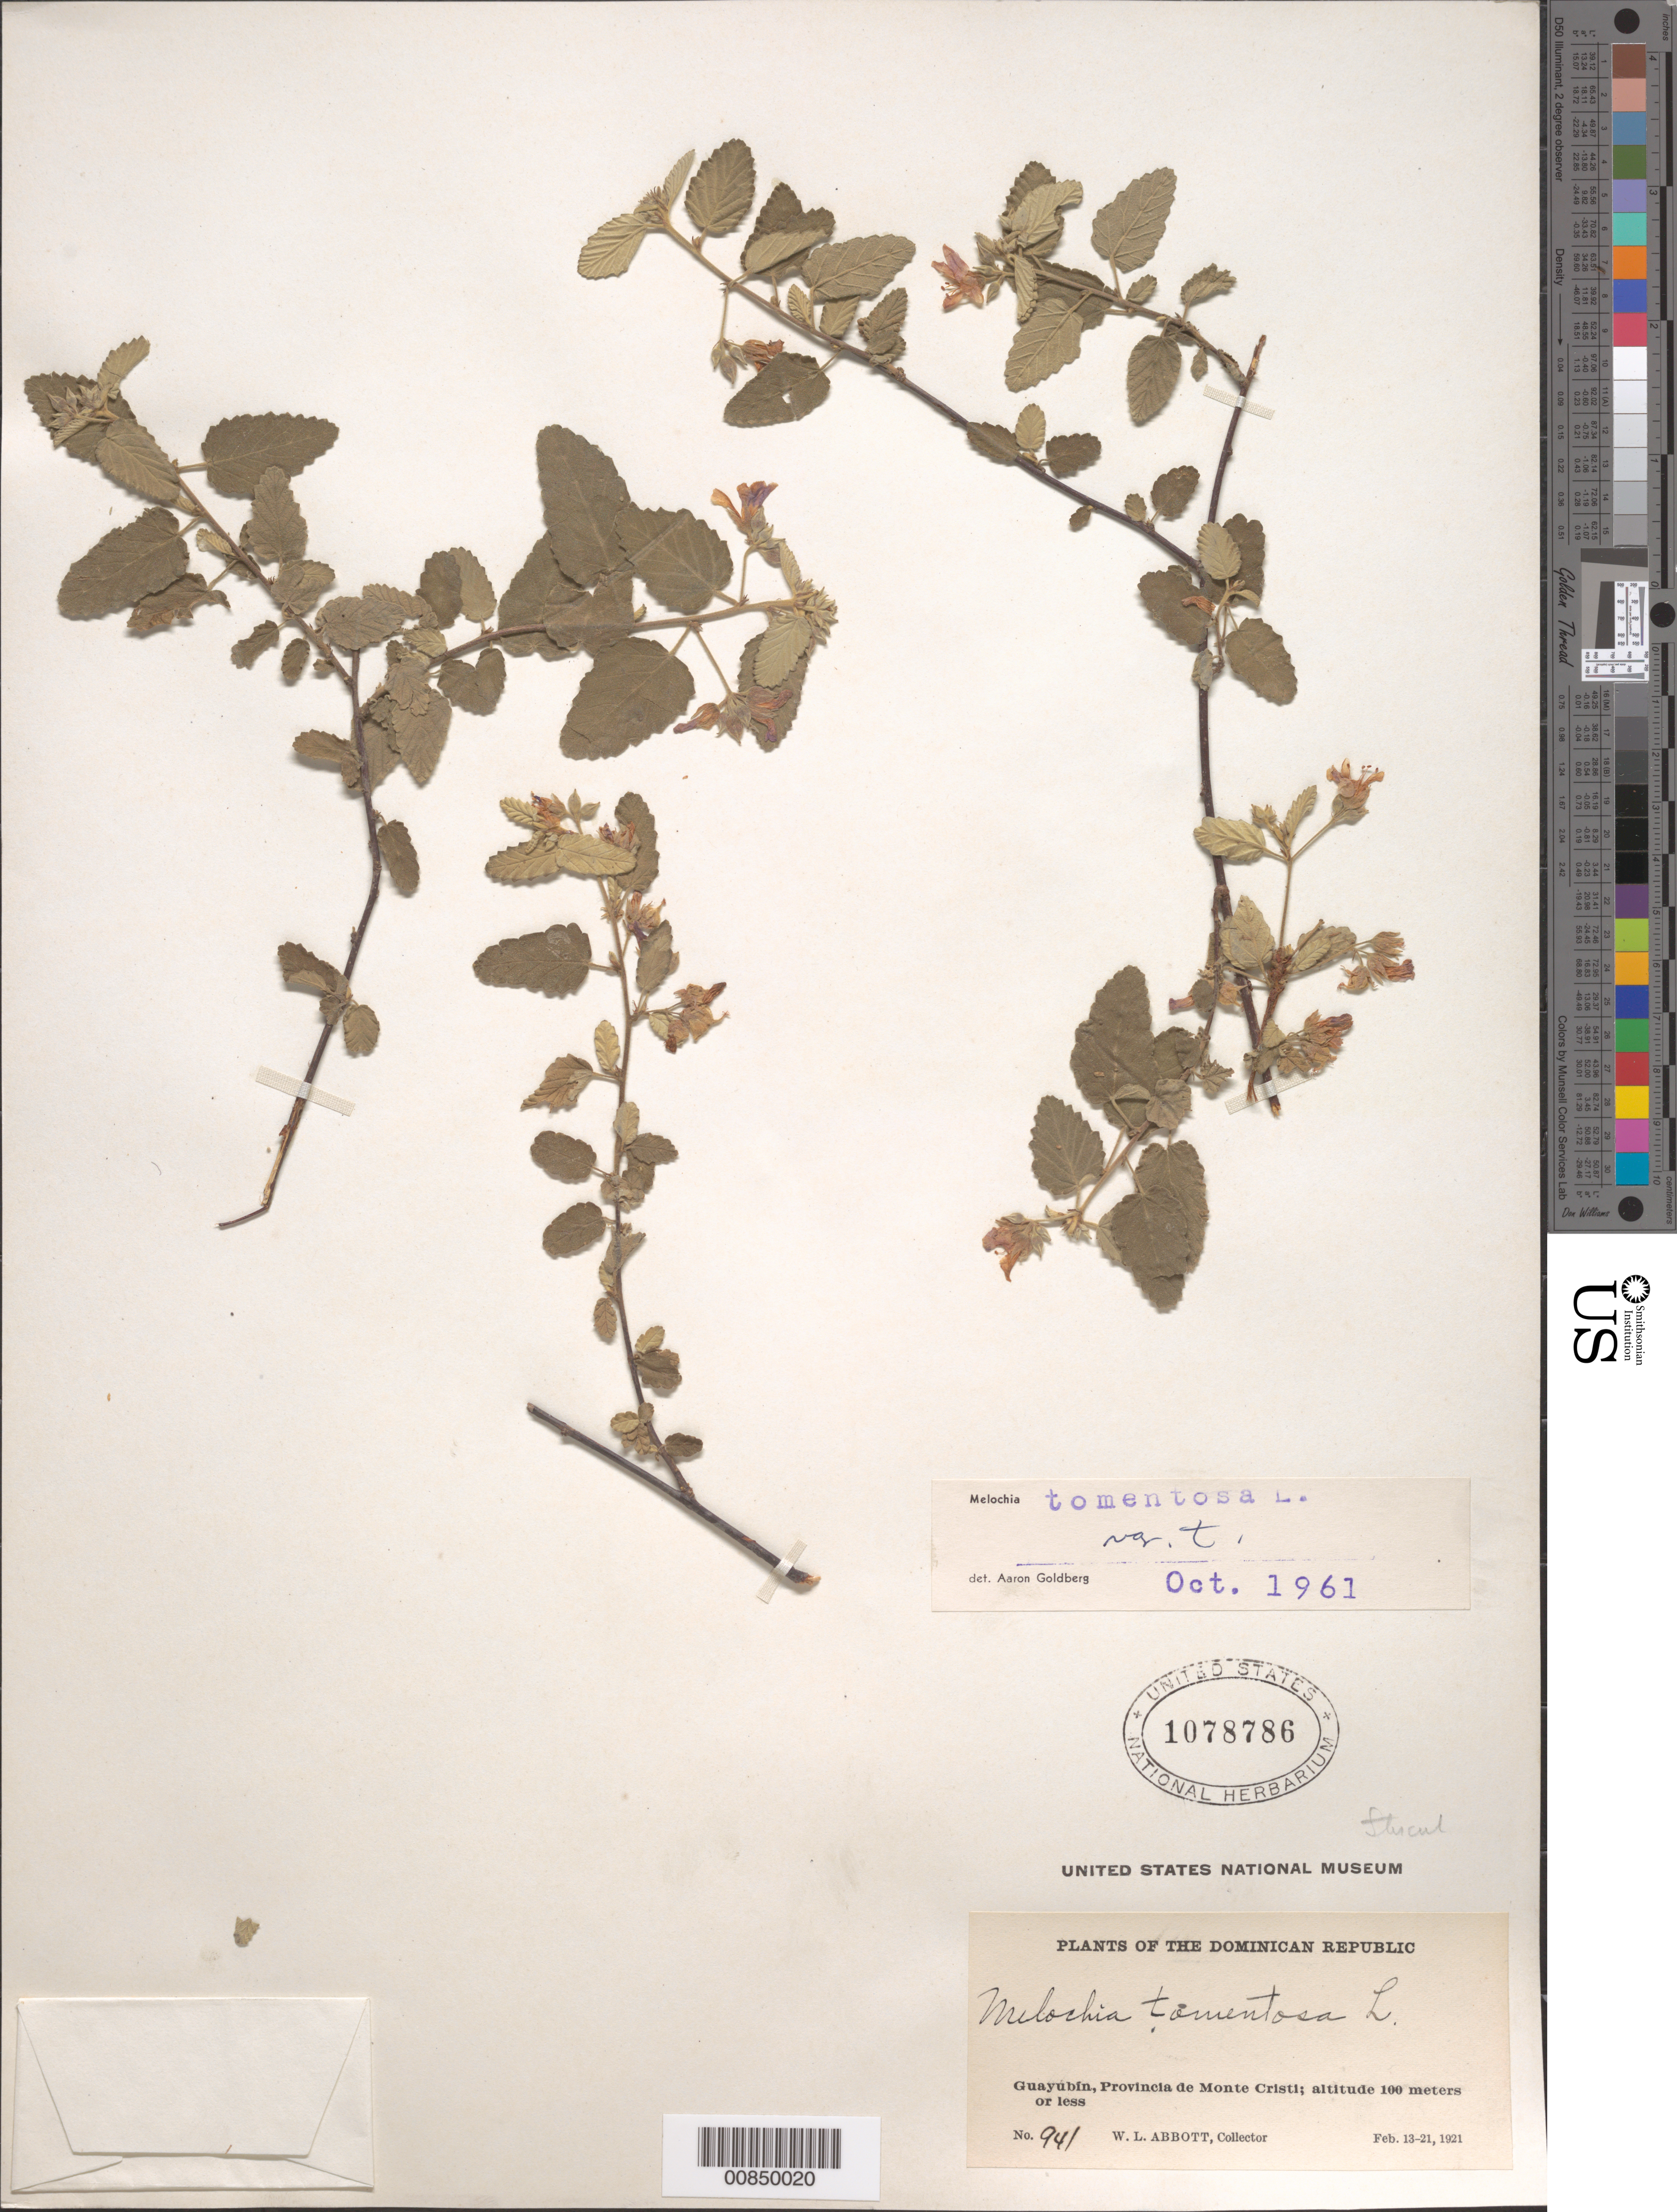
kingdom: Plantae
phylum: Tracheophyta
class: Magnoliopsida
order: Malvales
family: Malvaceae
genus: Melochia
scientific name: Melochia tomentosa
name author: L.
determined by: Goldberg, Aaron, (US), NMNH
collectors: W. L. Abbott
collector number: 941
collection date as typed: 13 Feb 1921 to 21 Feb 1921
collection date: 1921-02-13/1921-02-21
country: Dominican Republic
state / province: Monte Cristi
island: Hispaniola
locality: Guaybín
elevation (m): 100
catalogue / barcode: US 1078786